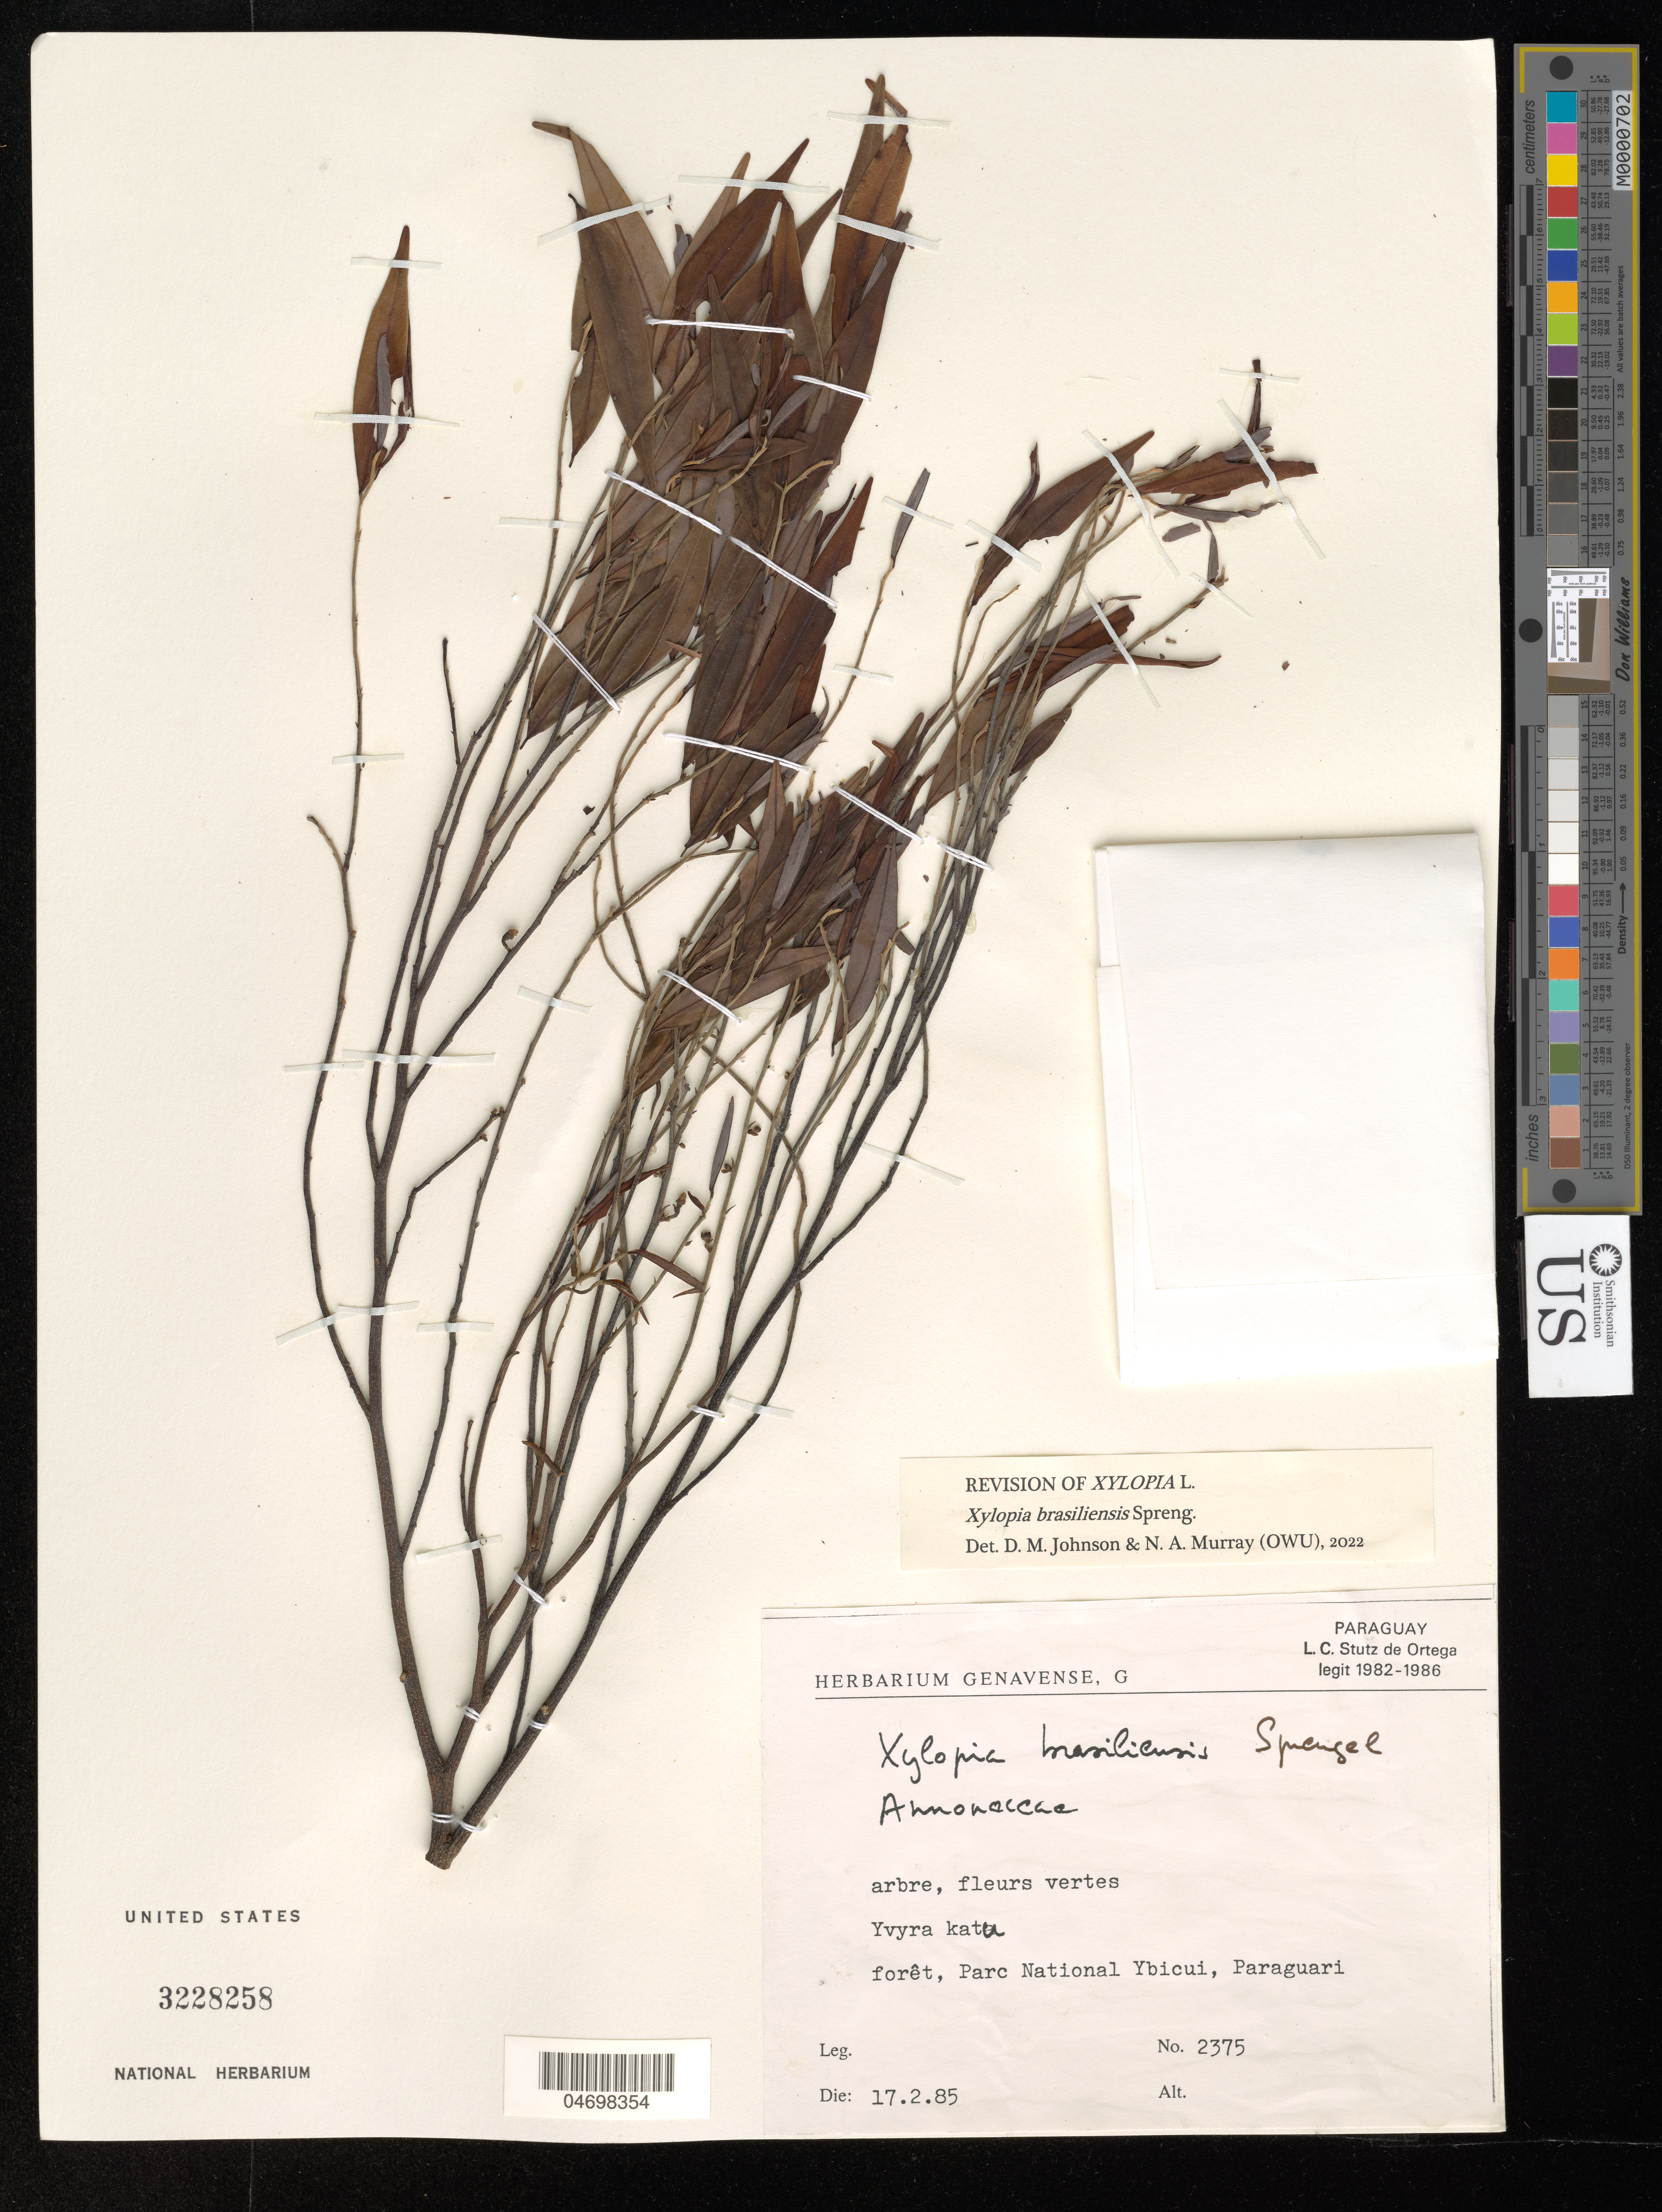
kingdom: Plantae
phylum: Tracheophyta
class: Magnoliopsida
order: Magnoliales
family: Annonaceae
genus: Xylopia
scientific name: Xylopia brasiliensis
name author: Spreng.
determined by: Johnson, D. M.; Murray, N. A.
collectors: L. Stutz de Ortega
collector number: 2375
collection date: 1985-02-17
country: Paraguay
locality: Yvyra katu, Parc National Ybicui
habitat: Foret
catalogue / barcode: US 3228258